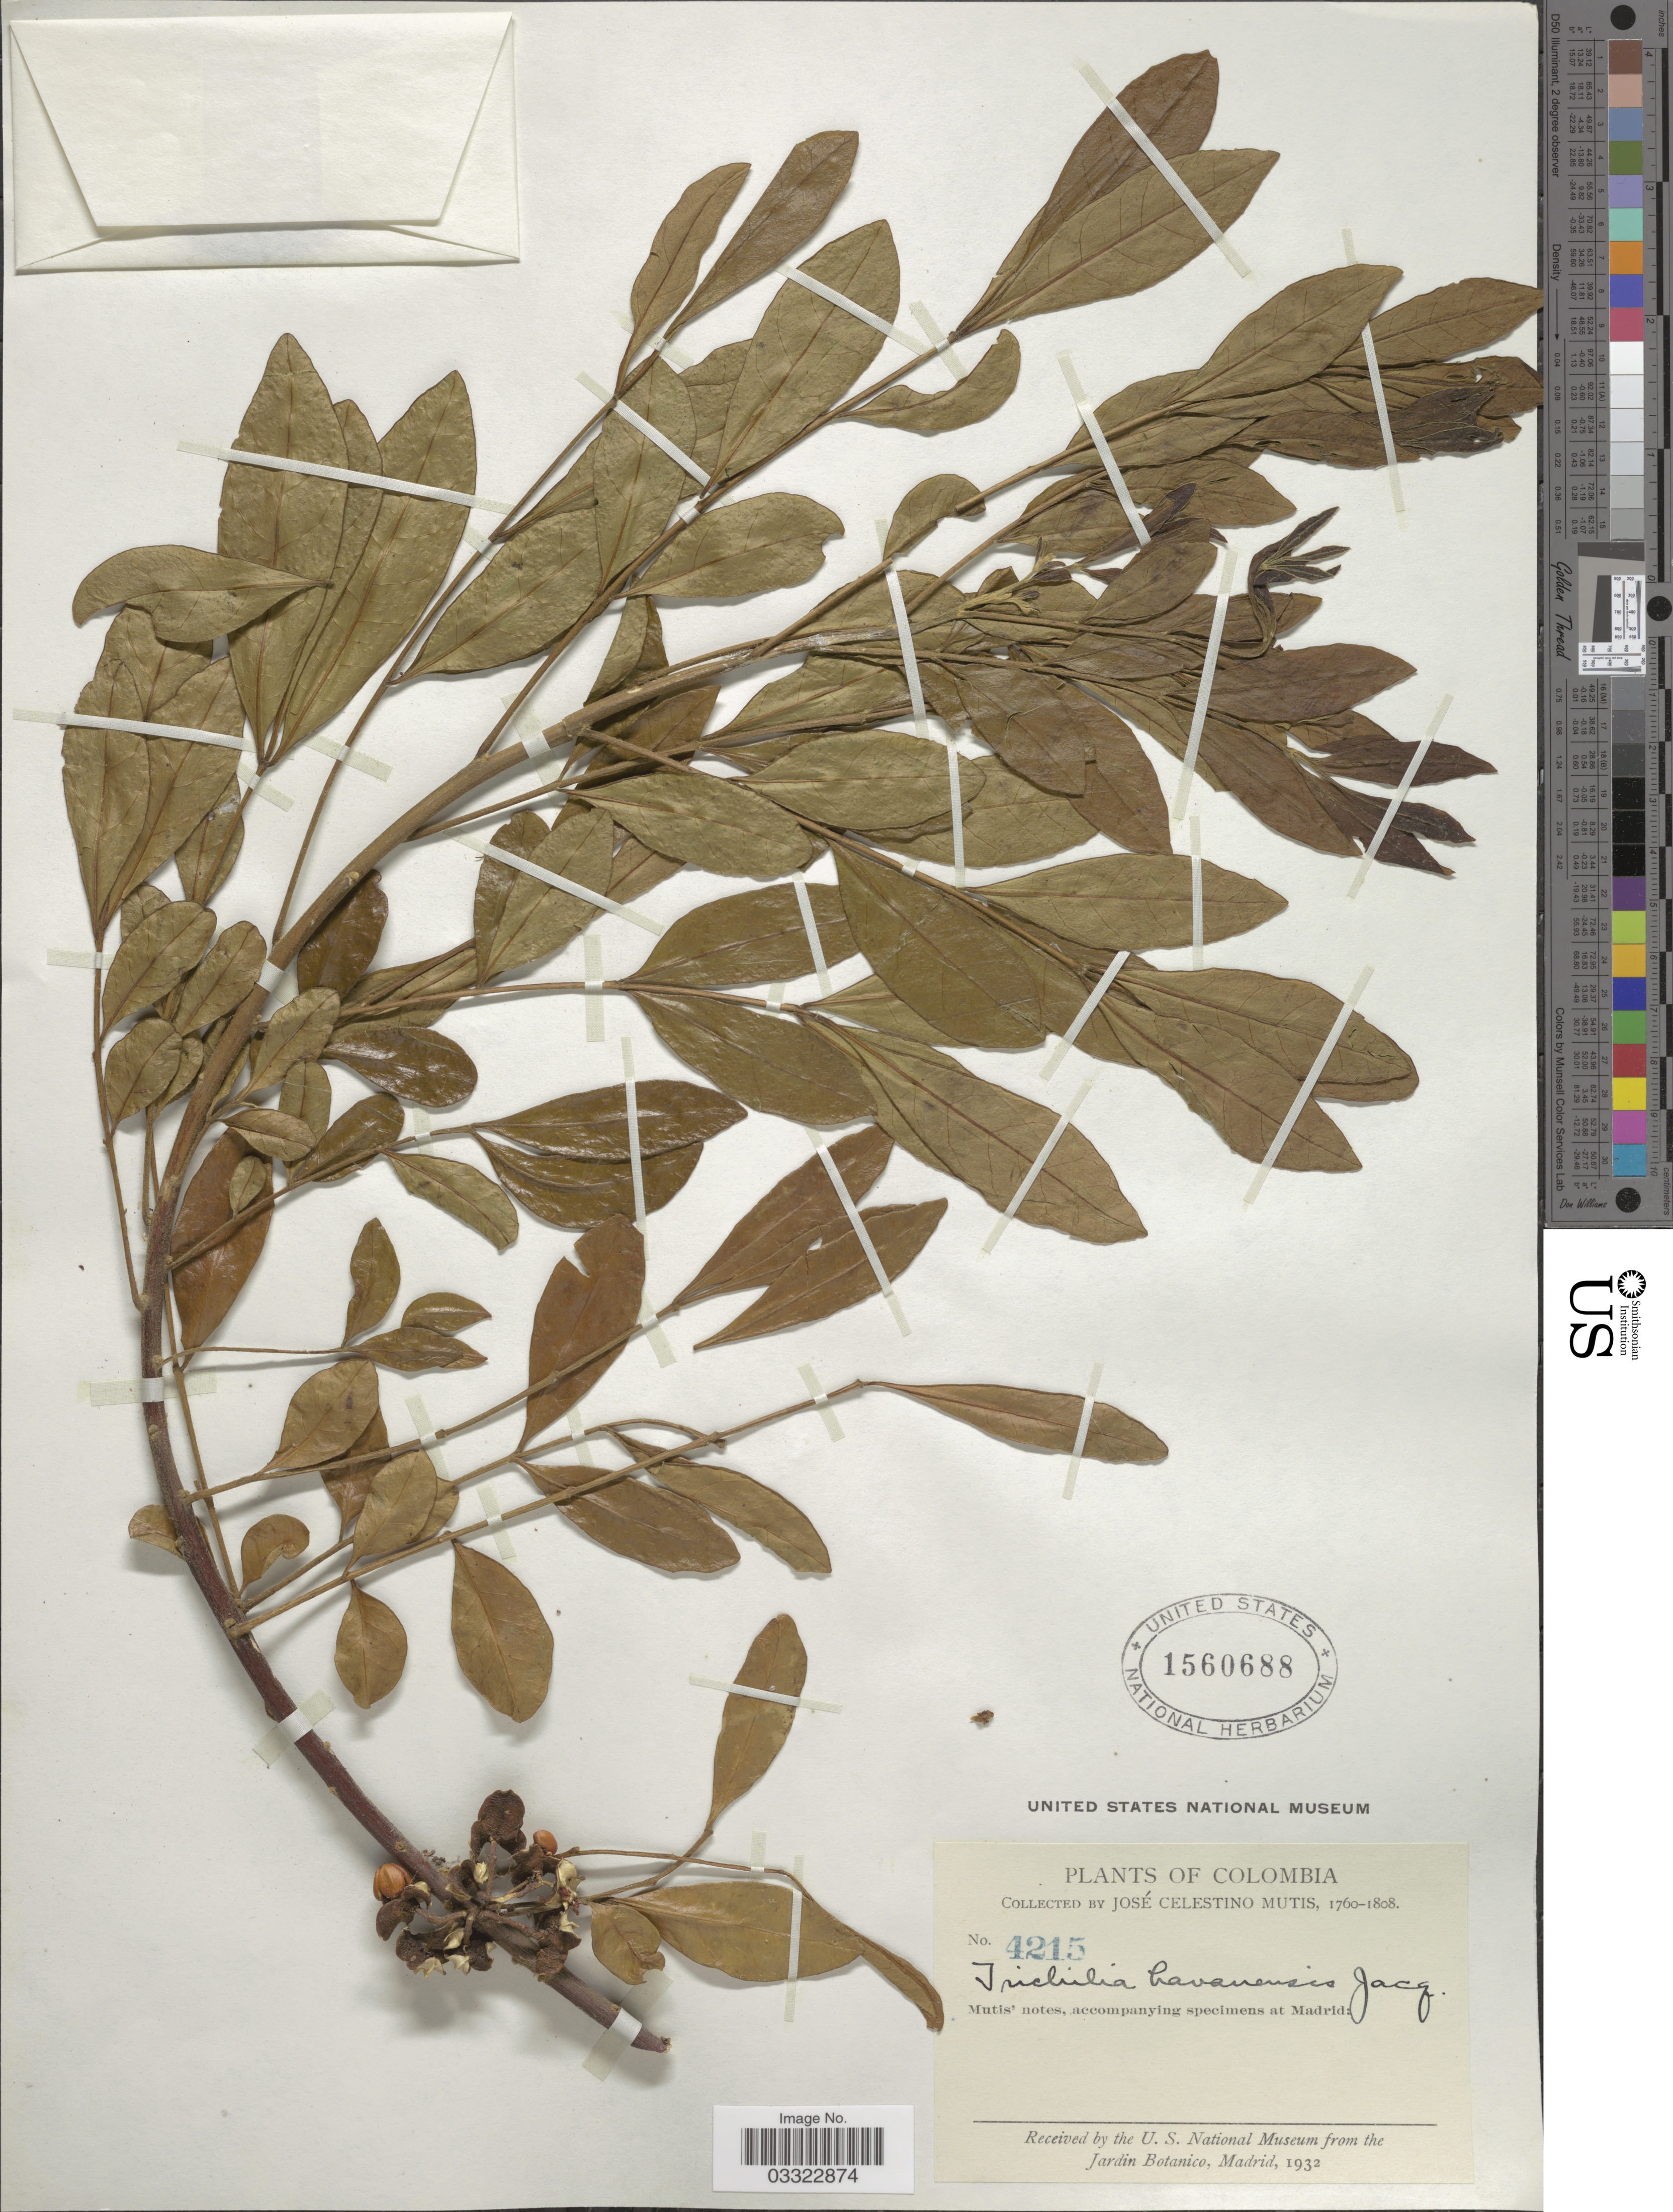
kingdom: Plantae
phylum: Tracheophyta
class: Magnoliopsida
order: Sapindales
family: Meliaceae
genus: Trichilia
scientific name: Trichilia havanensis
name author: Jacq.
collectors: J. C. B. Mutis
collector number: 4215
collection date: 1760/1808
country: Colombia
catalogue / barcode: US 1560688